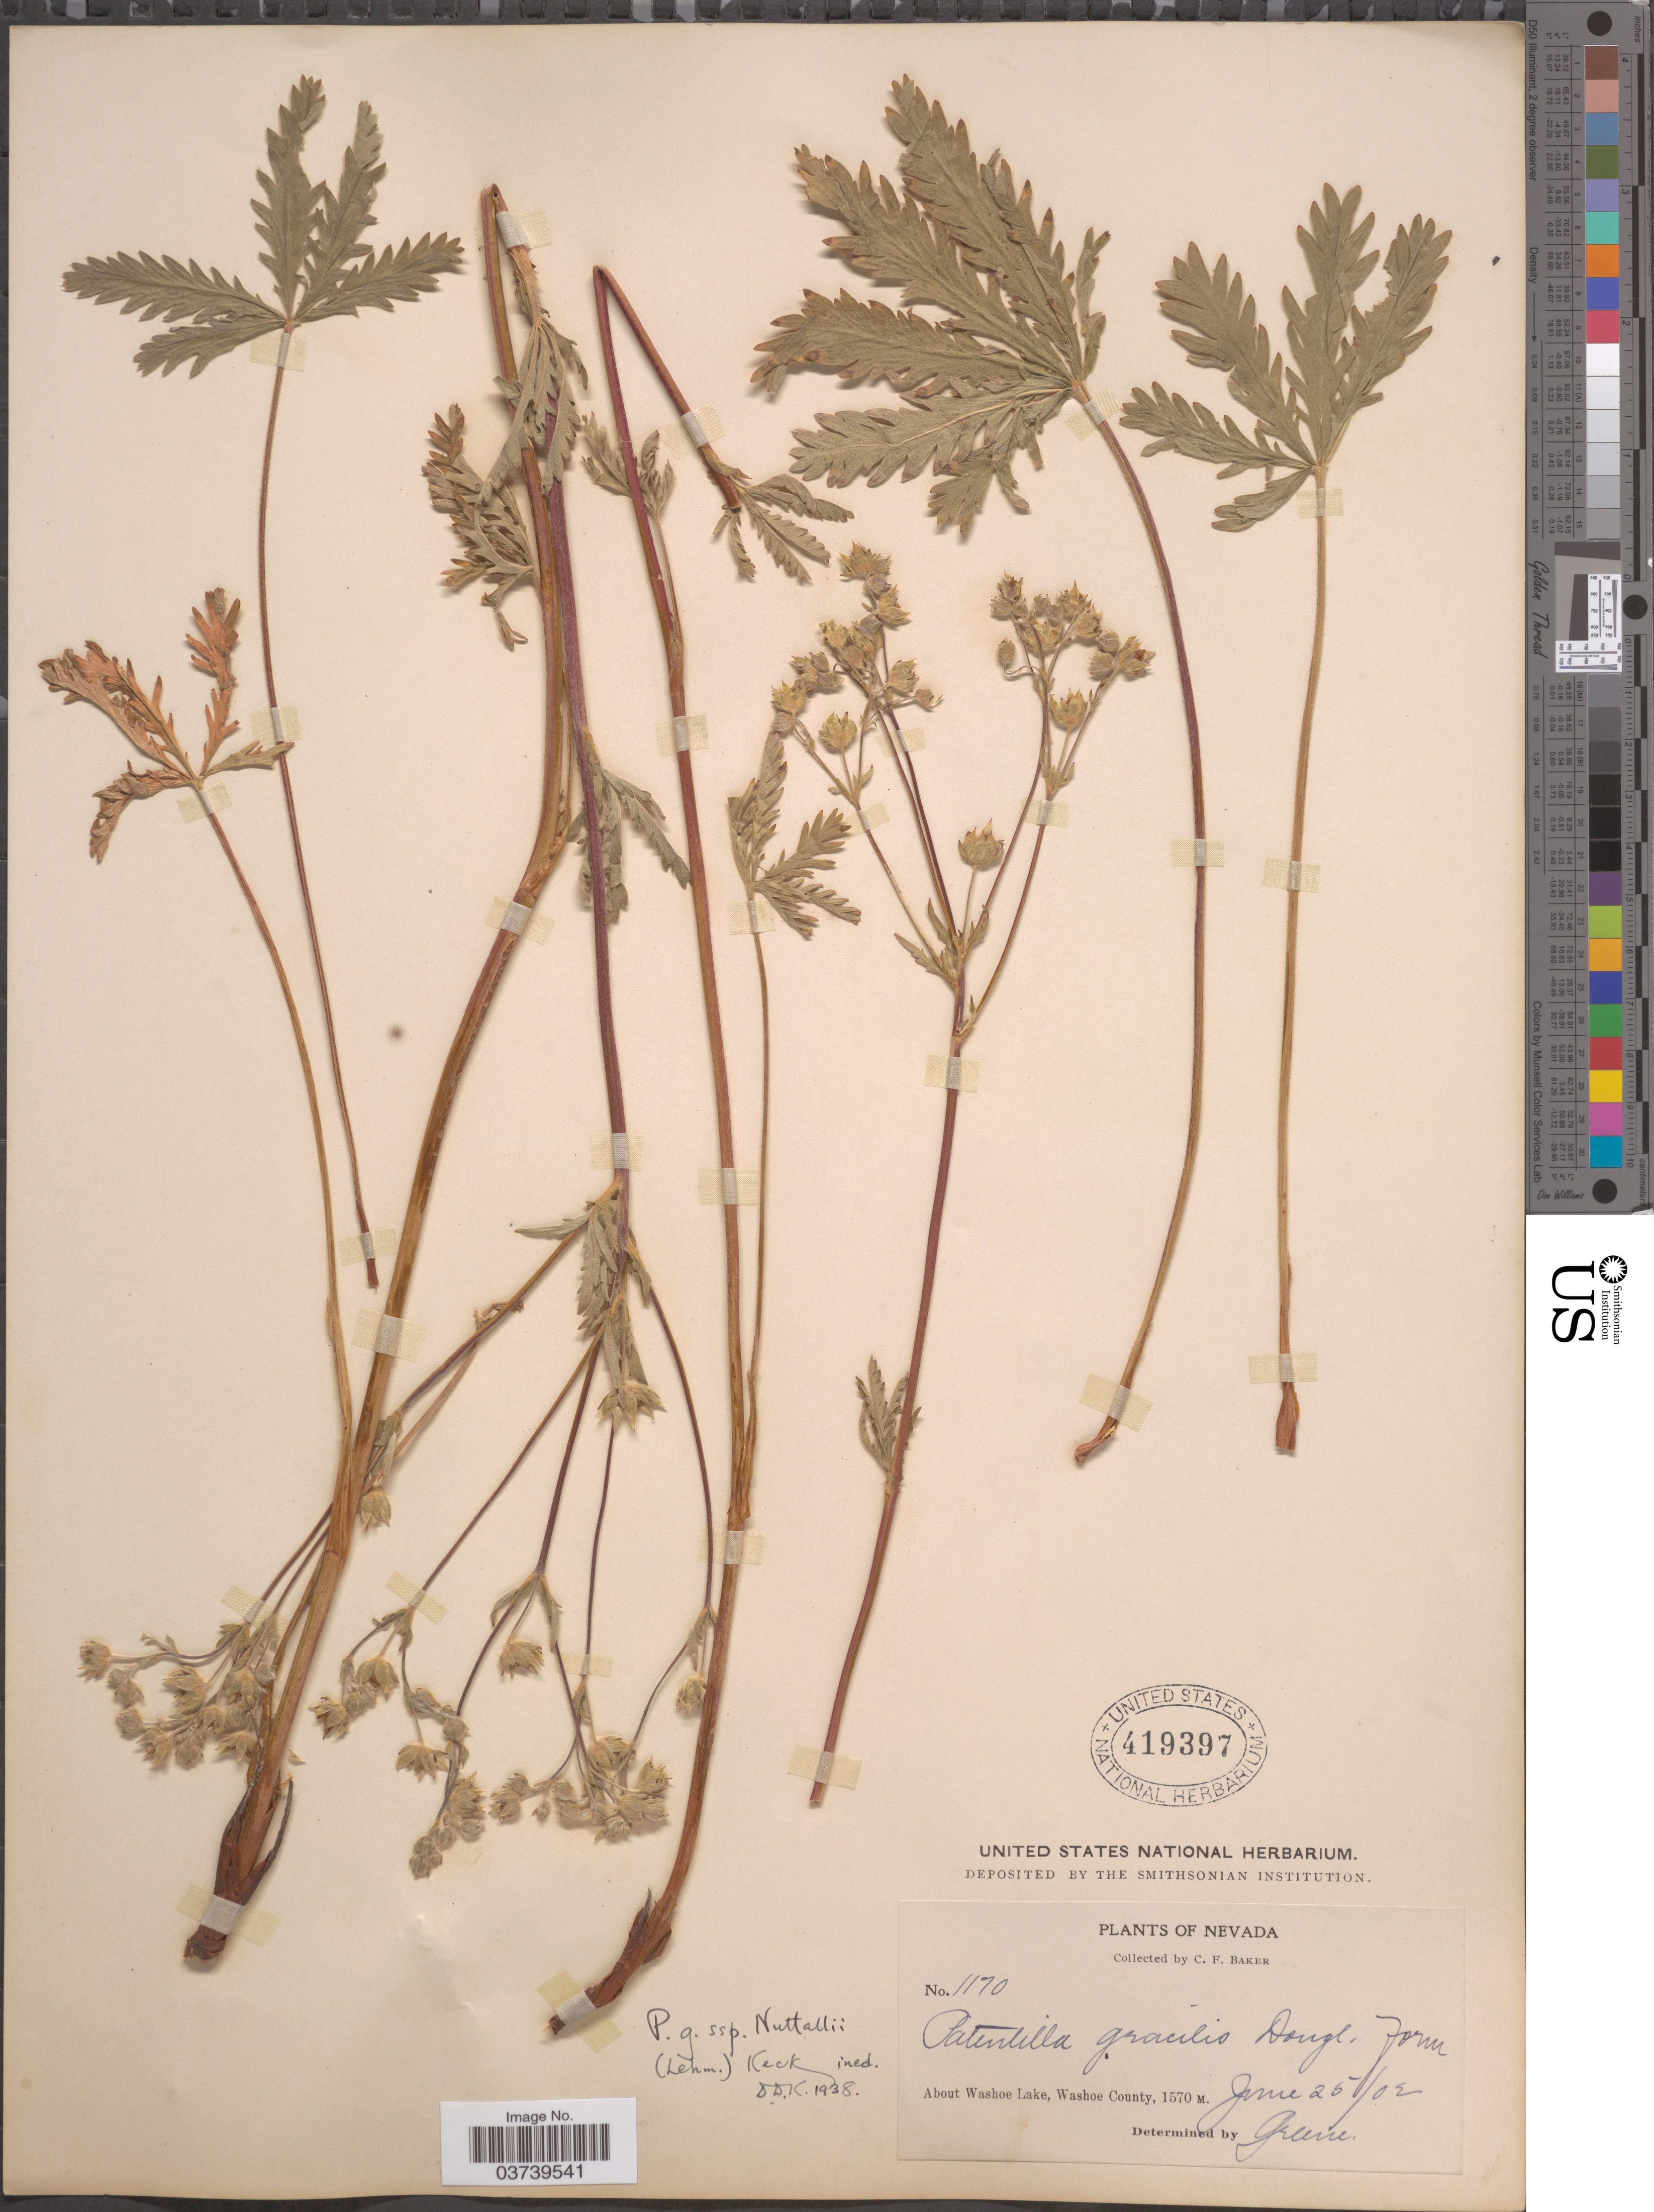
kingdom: Plantae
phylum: Tracheophyta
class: Magnoliopsida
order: Rosales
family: Rosaceae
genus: Potentilla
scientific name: Potentilla gracilis var. fastigiata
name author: (Nutt.) S. Watson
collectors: C. F. Baker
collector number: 1170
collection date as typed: Transcribed d/m/y: 25/6/2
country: United States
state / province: Nevada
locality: About Washoe Lake, Washoe County.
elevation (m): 1570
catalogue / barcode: US 419397